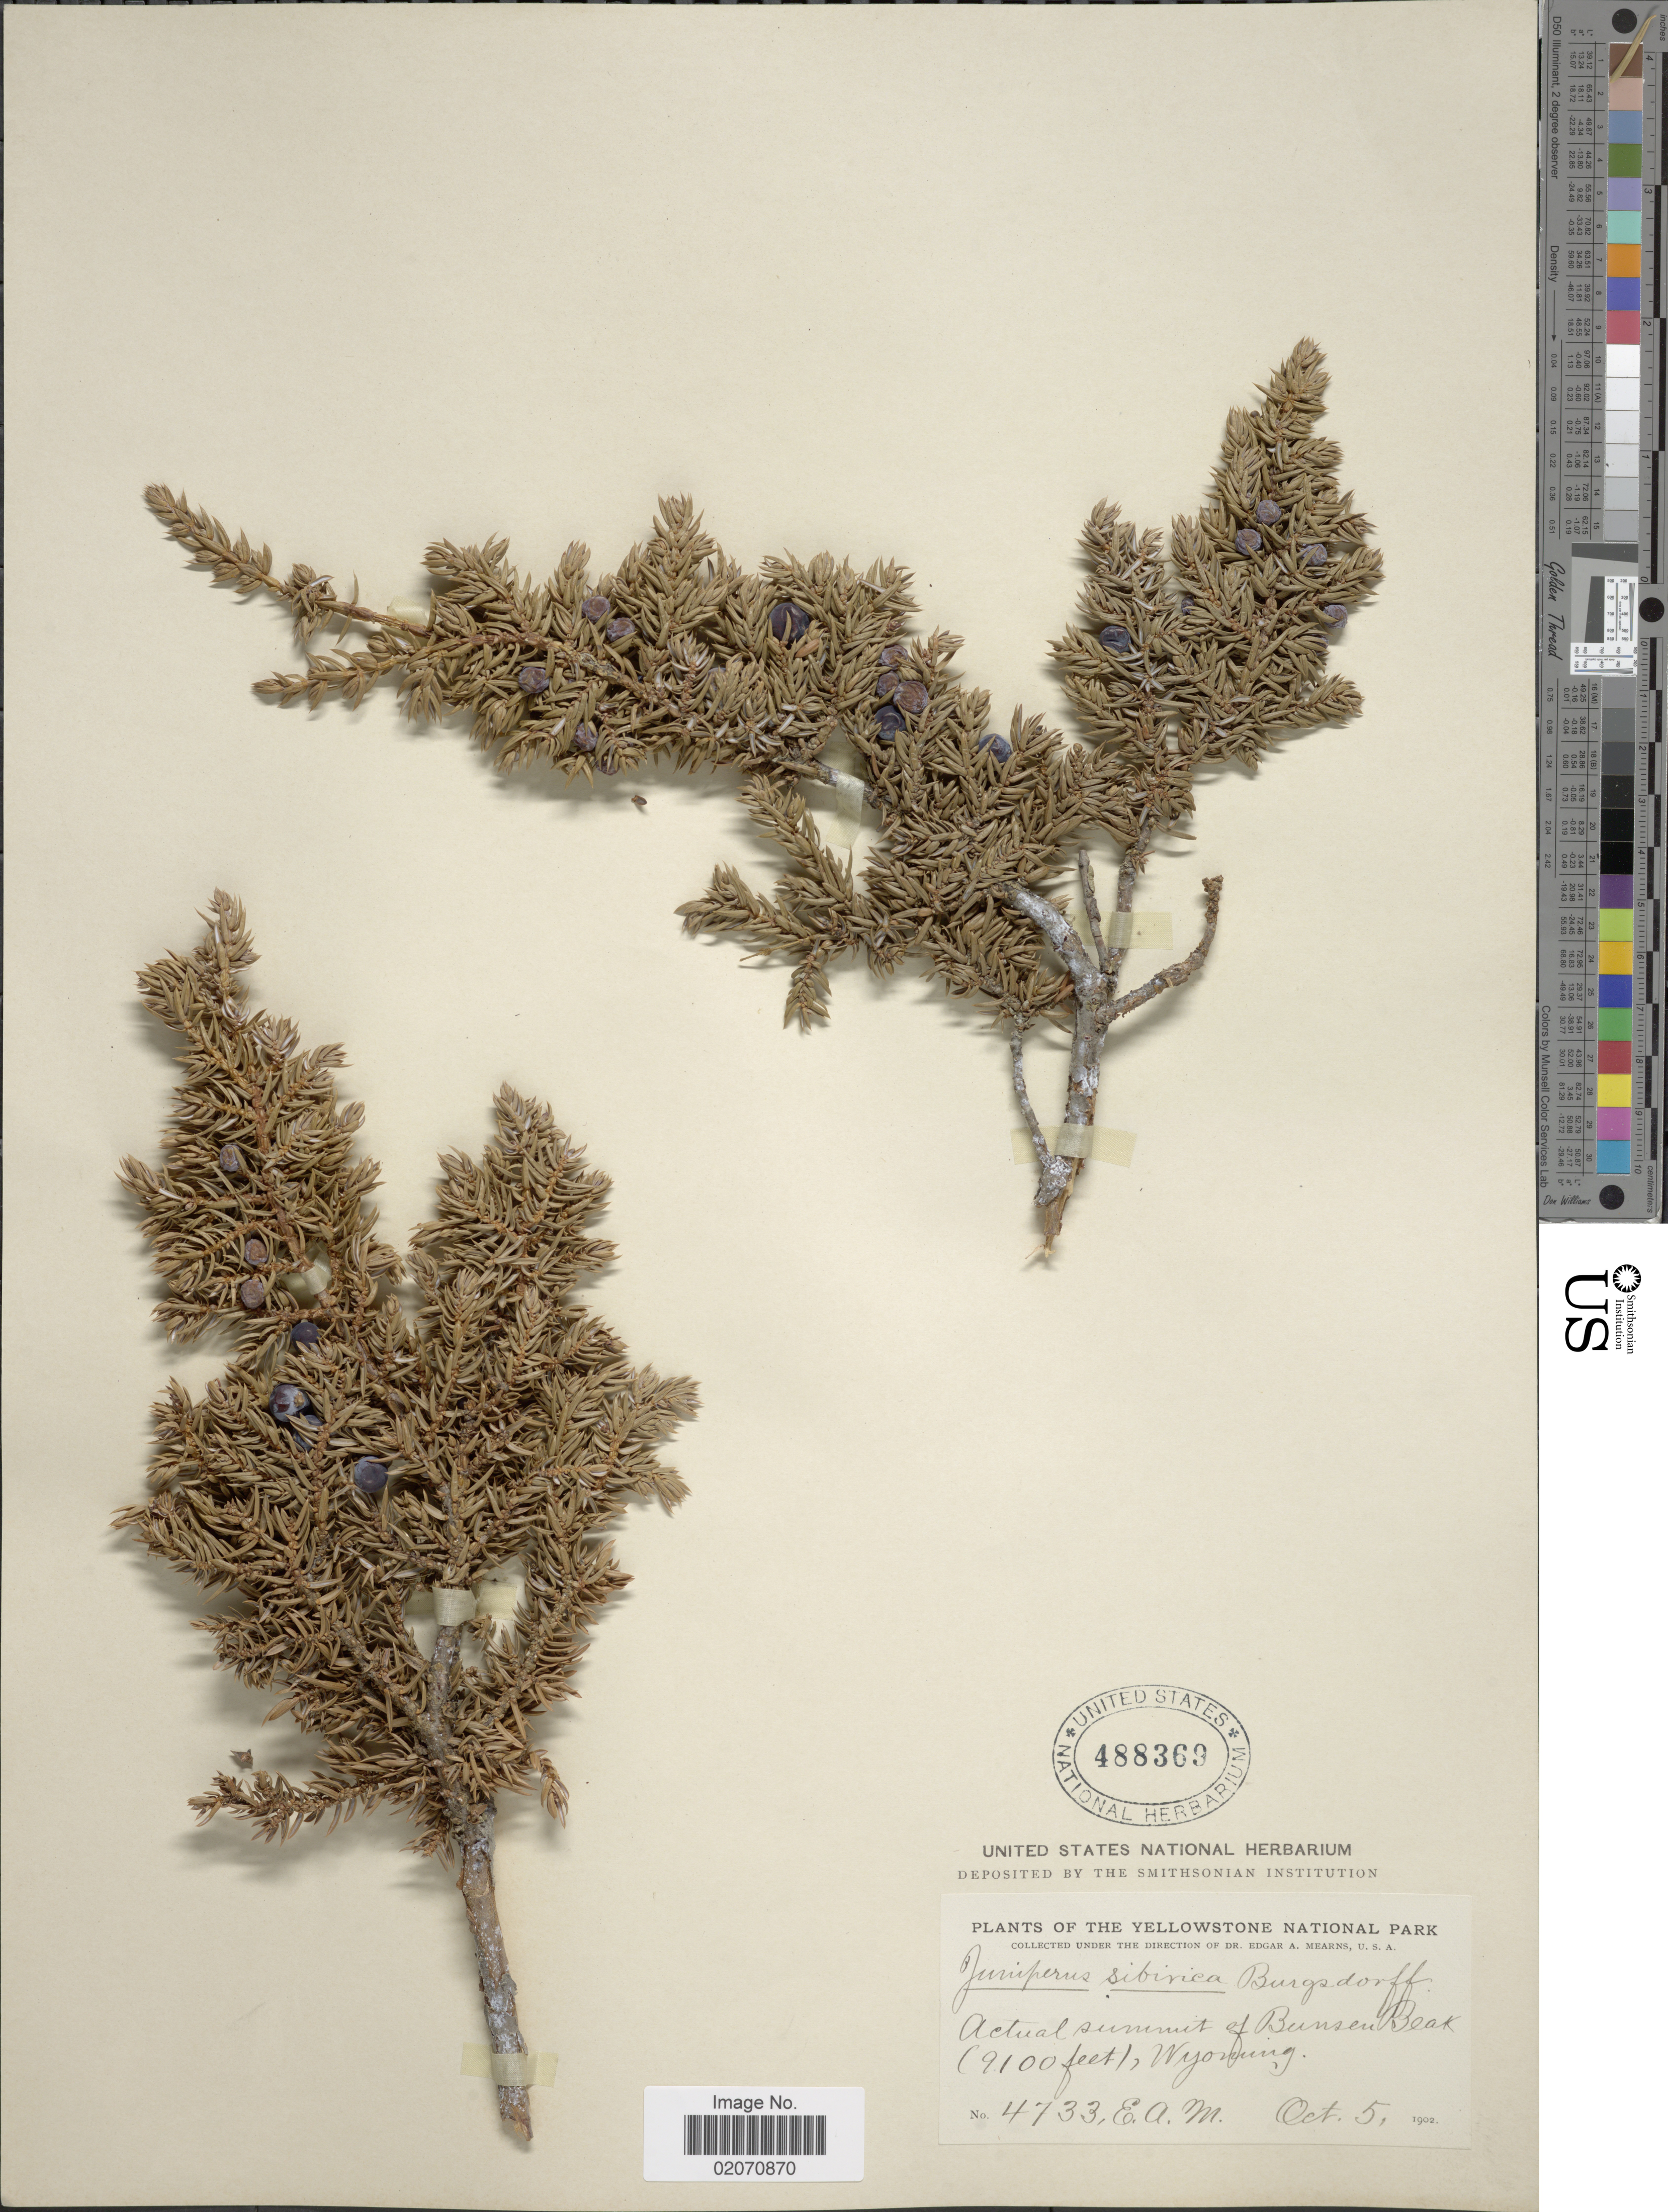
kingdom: Plantae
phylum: Tracheophyta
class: Pinopsida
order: Pinales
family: Cupressaceae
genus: Juniperus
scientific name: Juniperus communis subsp. nana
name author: (Willd.) Syme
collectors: E. A. Mearns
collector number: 4733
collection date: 1902-10-05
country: United States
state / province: Wyoming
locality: Yellowstone National Park, Actual summit of Bunsen Beak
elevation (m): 2774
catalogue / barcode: US 488369